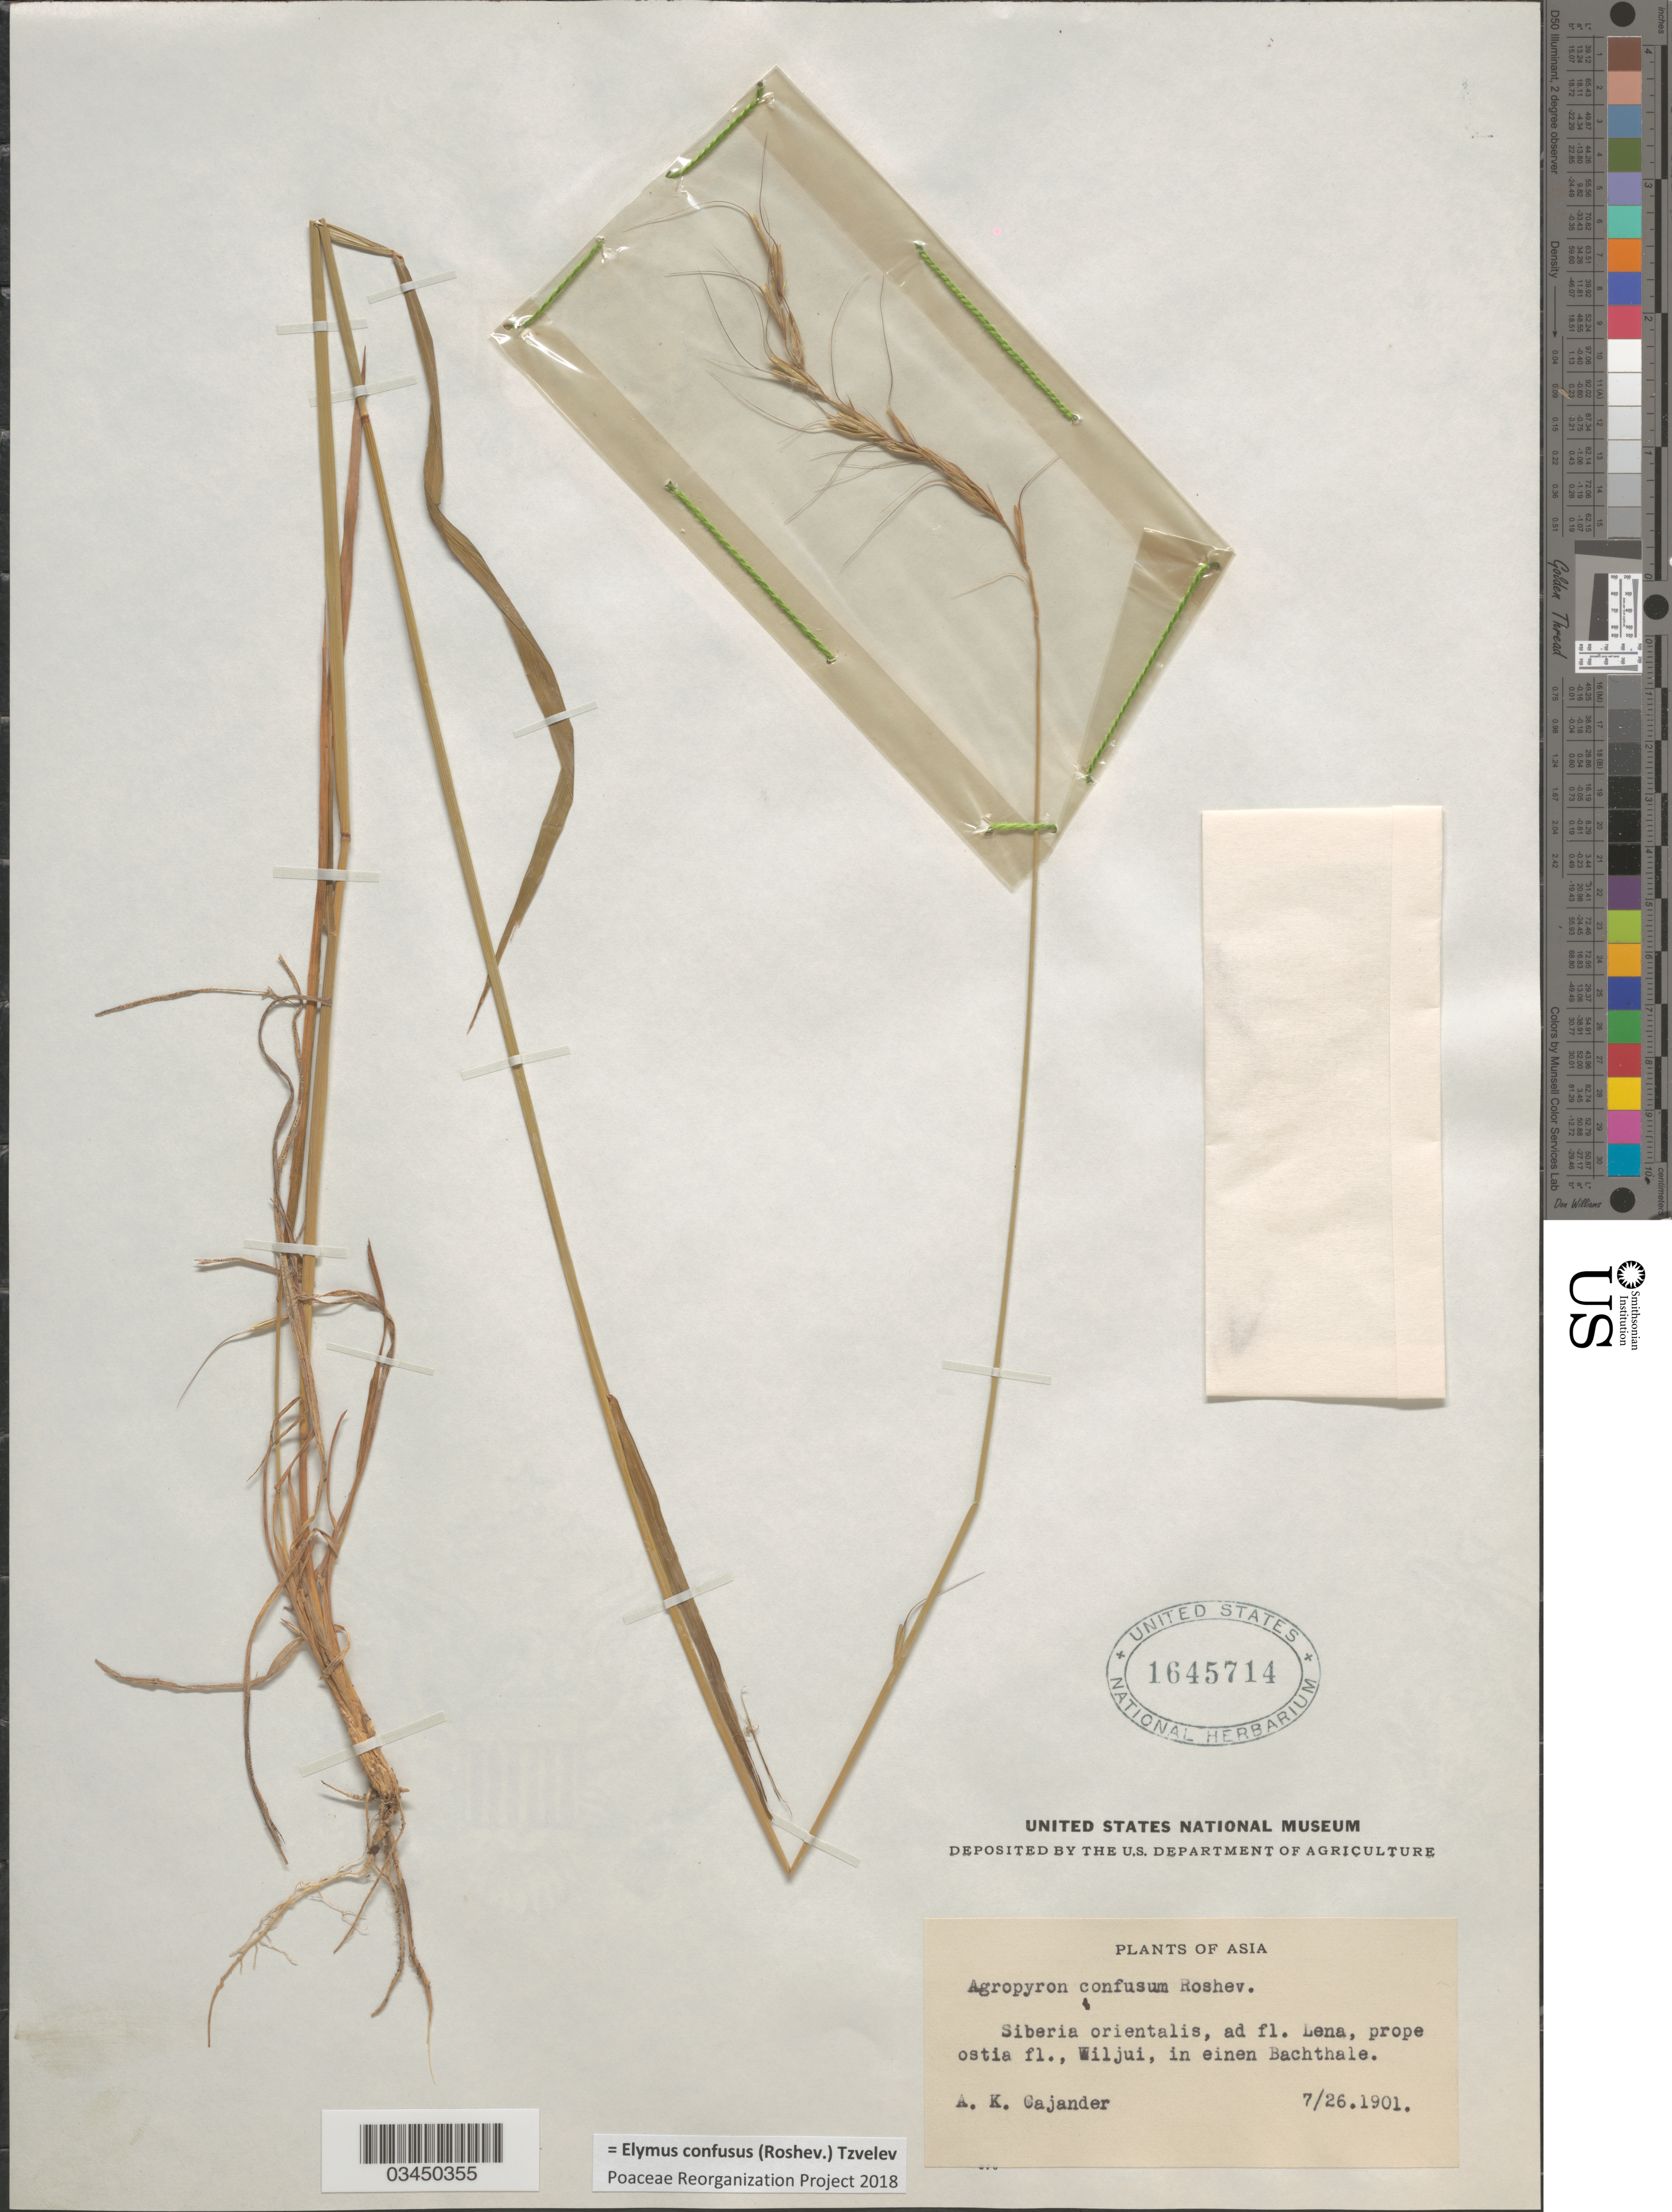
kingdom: Plantae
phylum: Tracheophyta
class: Liliopsida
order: Poales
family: Poaceae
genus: Elymus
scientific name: Elymus confusus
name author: (Roshev.) Tzvelev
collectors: A. Cajander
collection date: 1901-07-26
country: Russian Federation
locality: Asia. Siberia orientalis, ad fl. Lena, prope ostia fl., Wiljui, in einen Bachthale.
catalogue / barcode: US 1645714